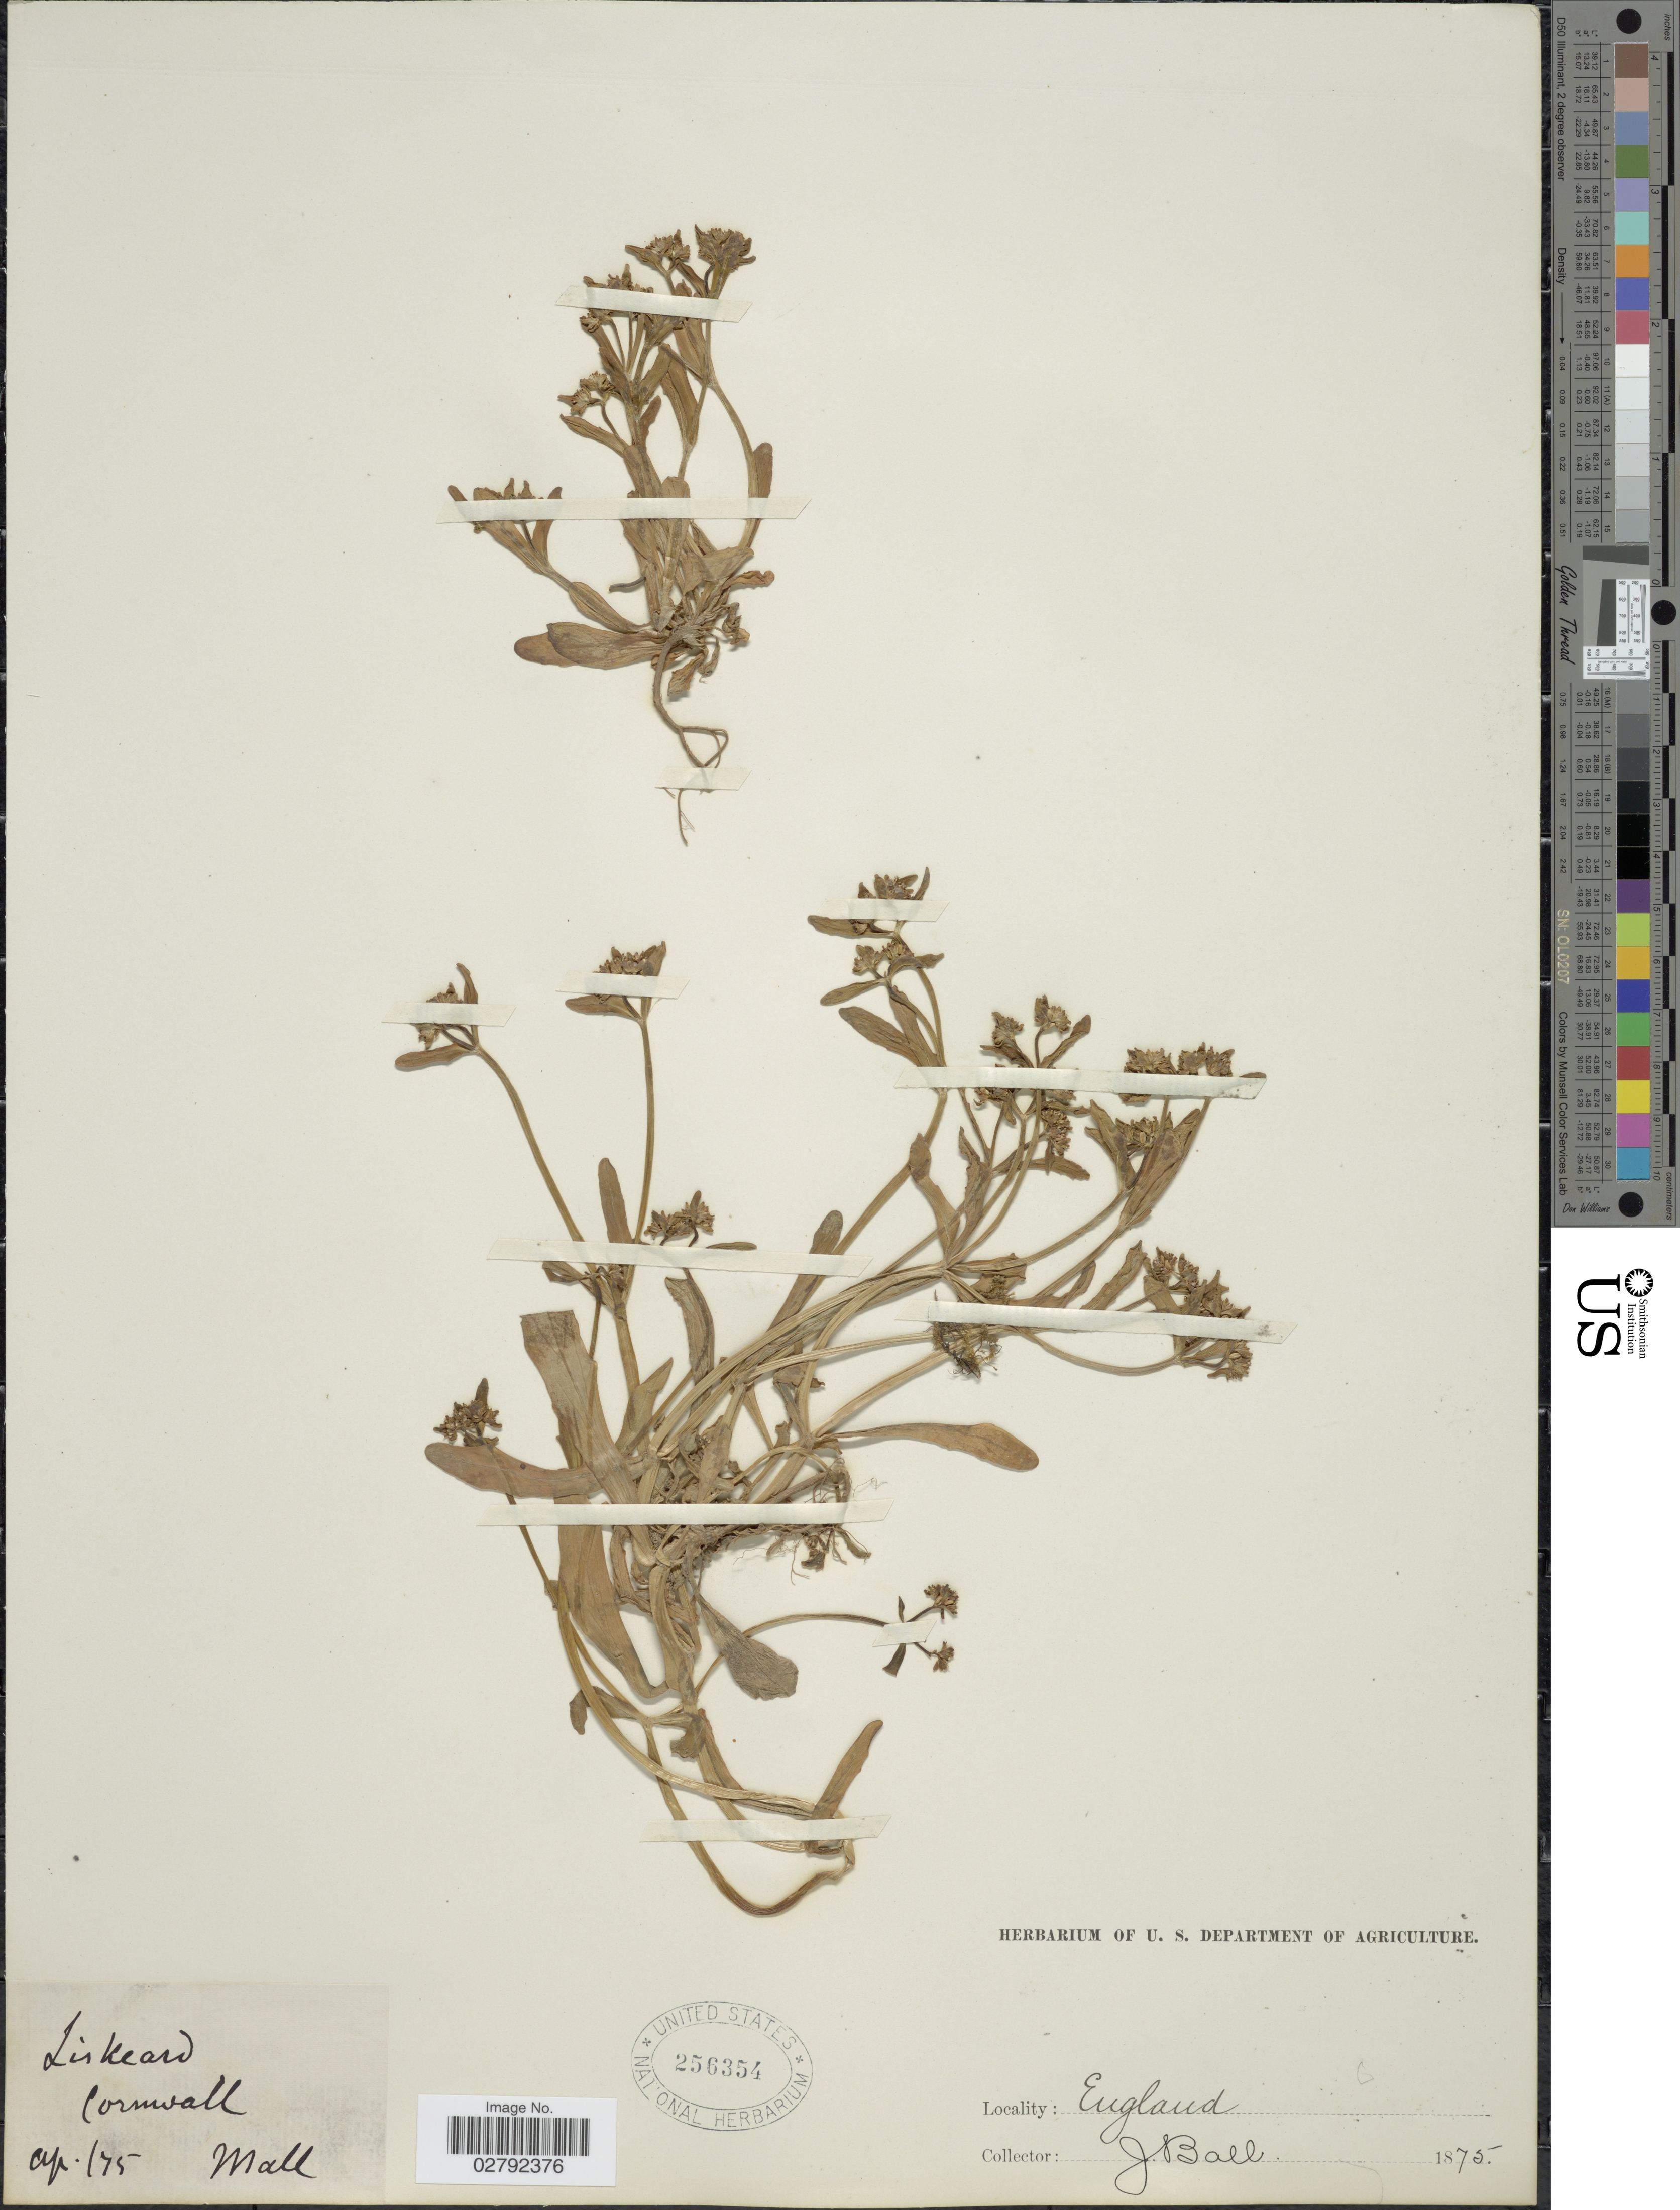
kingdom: Plantae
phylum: Tracheophyta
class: Magnoliopsida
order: Dipsacales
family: Caprifoliaceae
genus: Valerianella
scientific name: Valerianella sp.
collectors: J. Ball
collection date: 1875-04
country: United Kingdom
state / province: England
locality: Cornwall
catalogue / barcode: US 256354